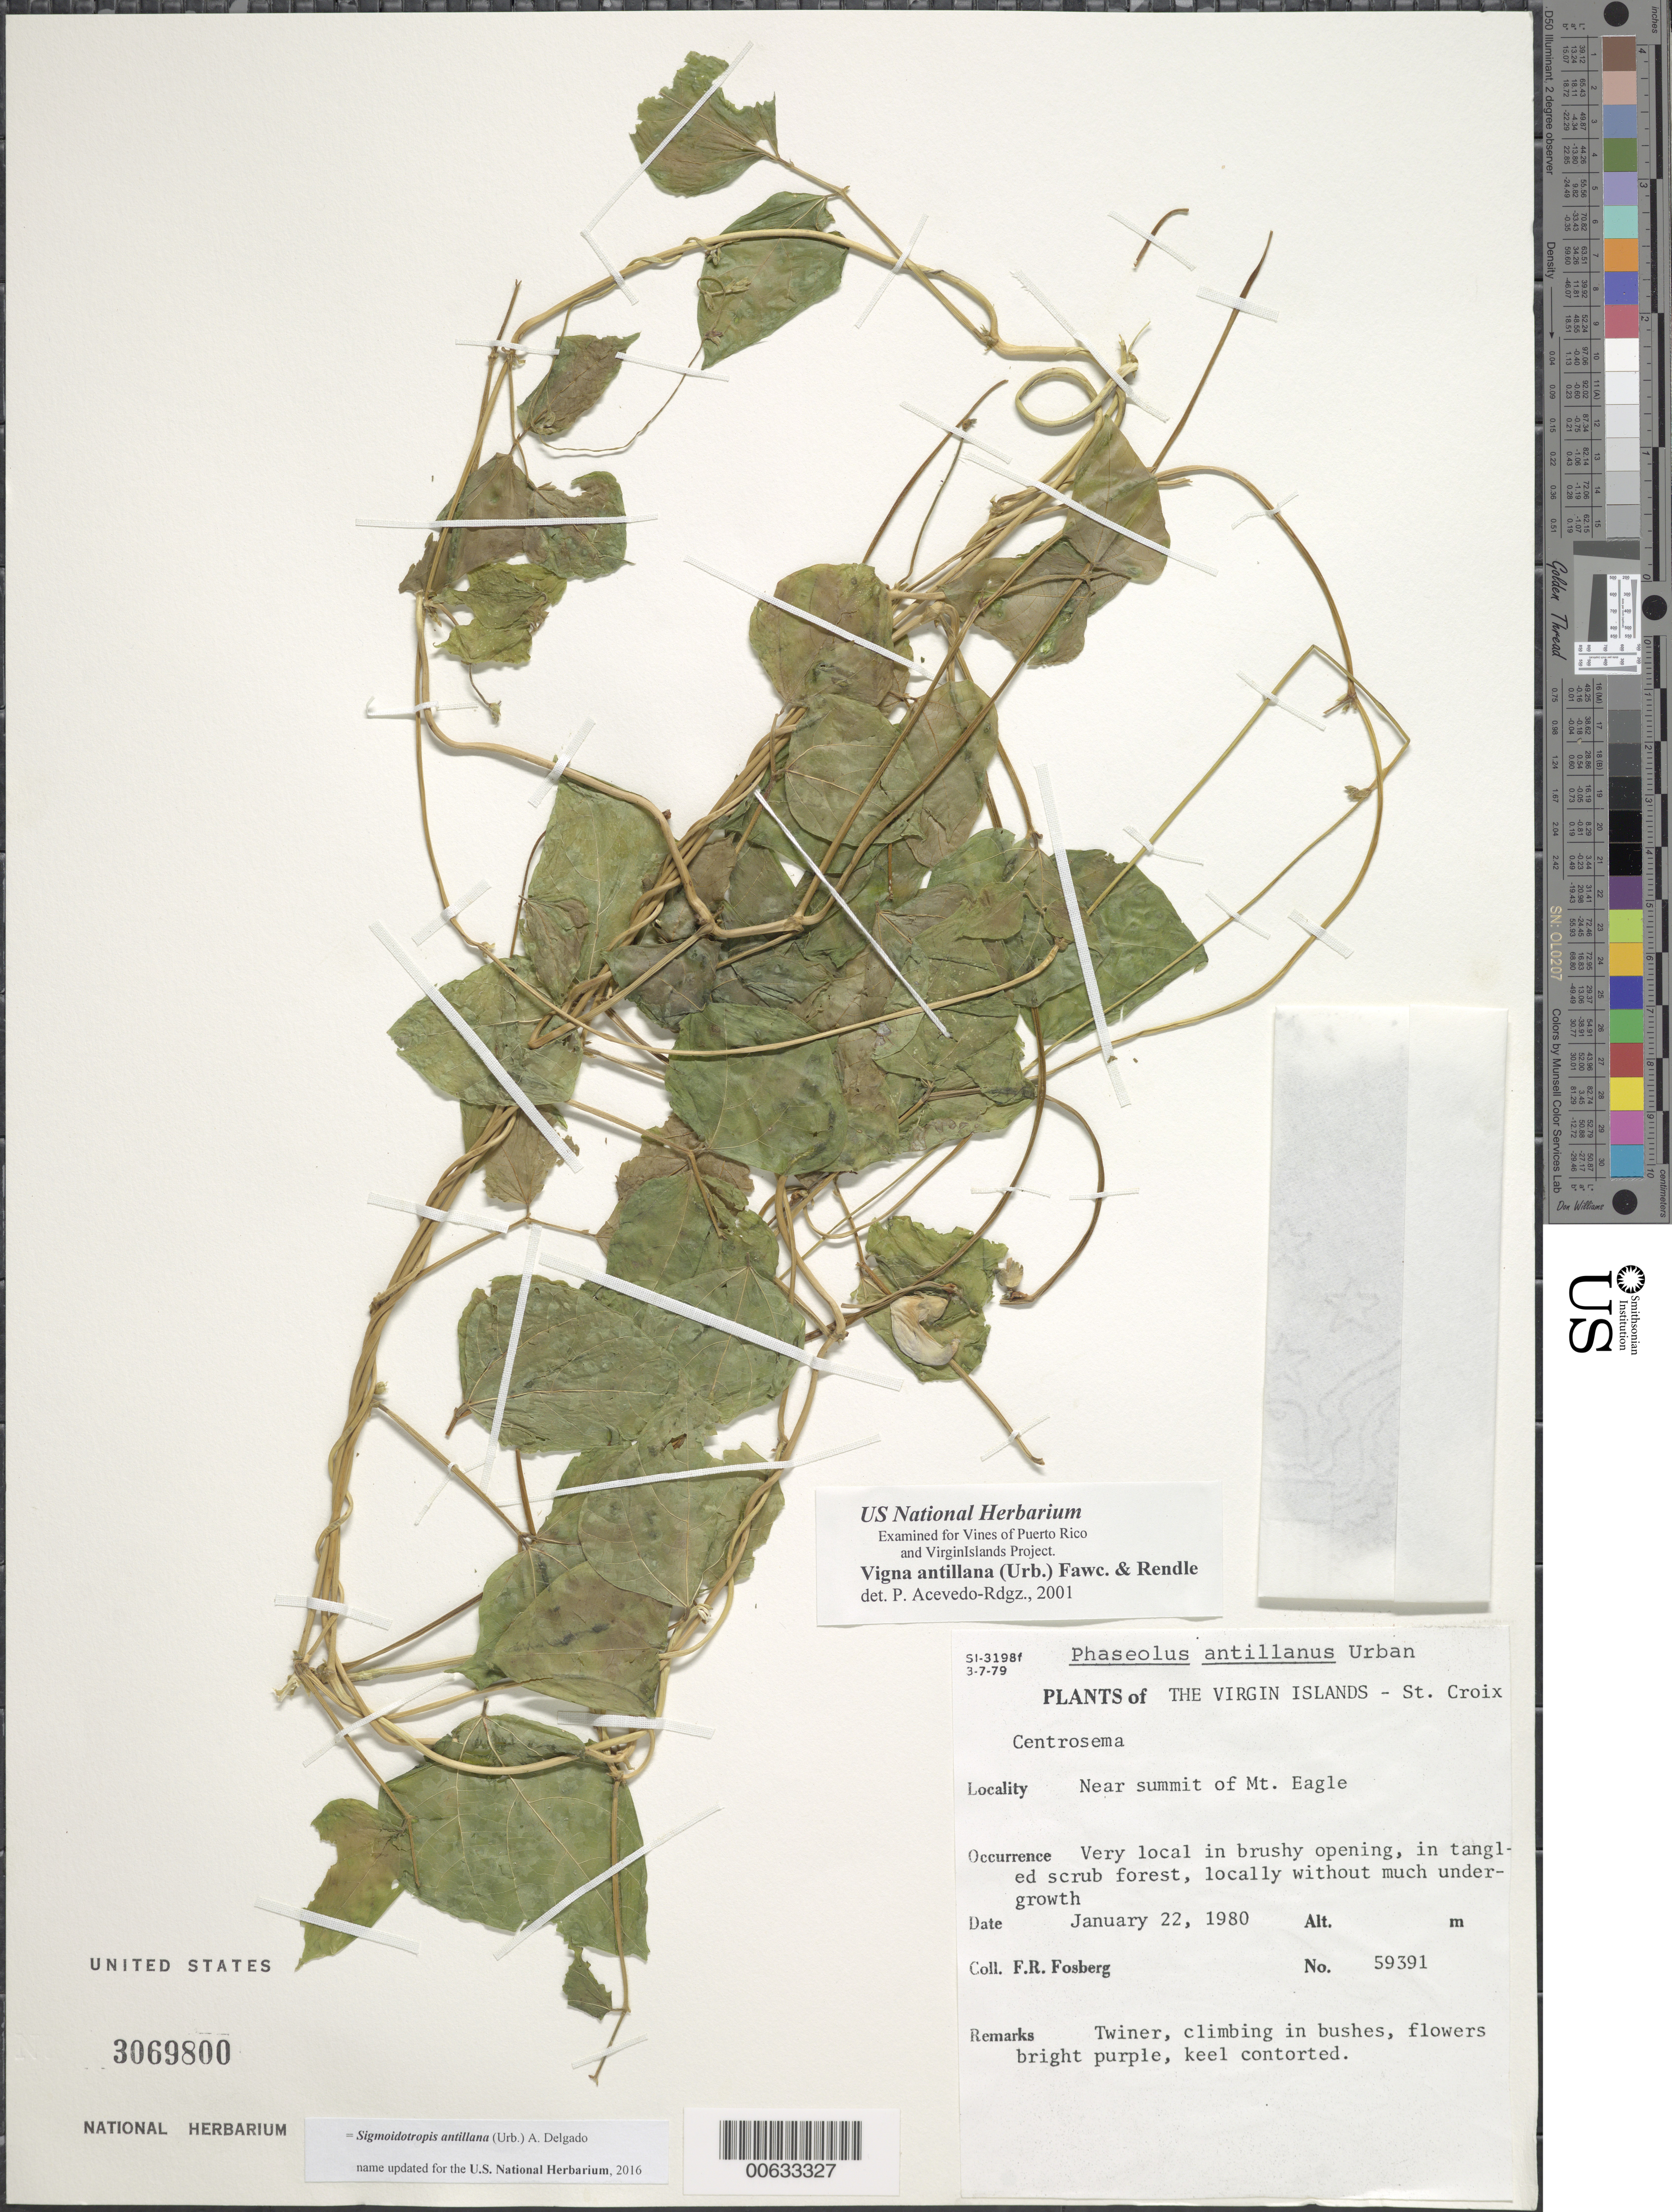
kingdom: Plantae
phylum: Tracheophyta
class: Magnoliopsida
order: Fabales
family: Fabaceae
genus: Sigmoidotropis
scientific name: Sigmoidotropis antillana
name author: (Urb.) A. Delgado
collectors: F. R. Fosberg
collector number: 59391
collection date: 1980-01-22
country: U.S. Virgin Islands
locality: The Virgin Islands, St. Croix, near summit of Mt. Eagle.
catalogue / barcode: US 3069800